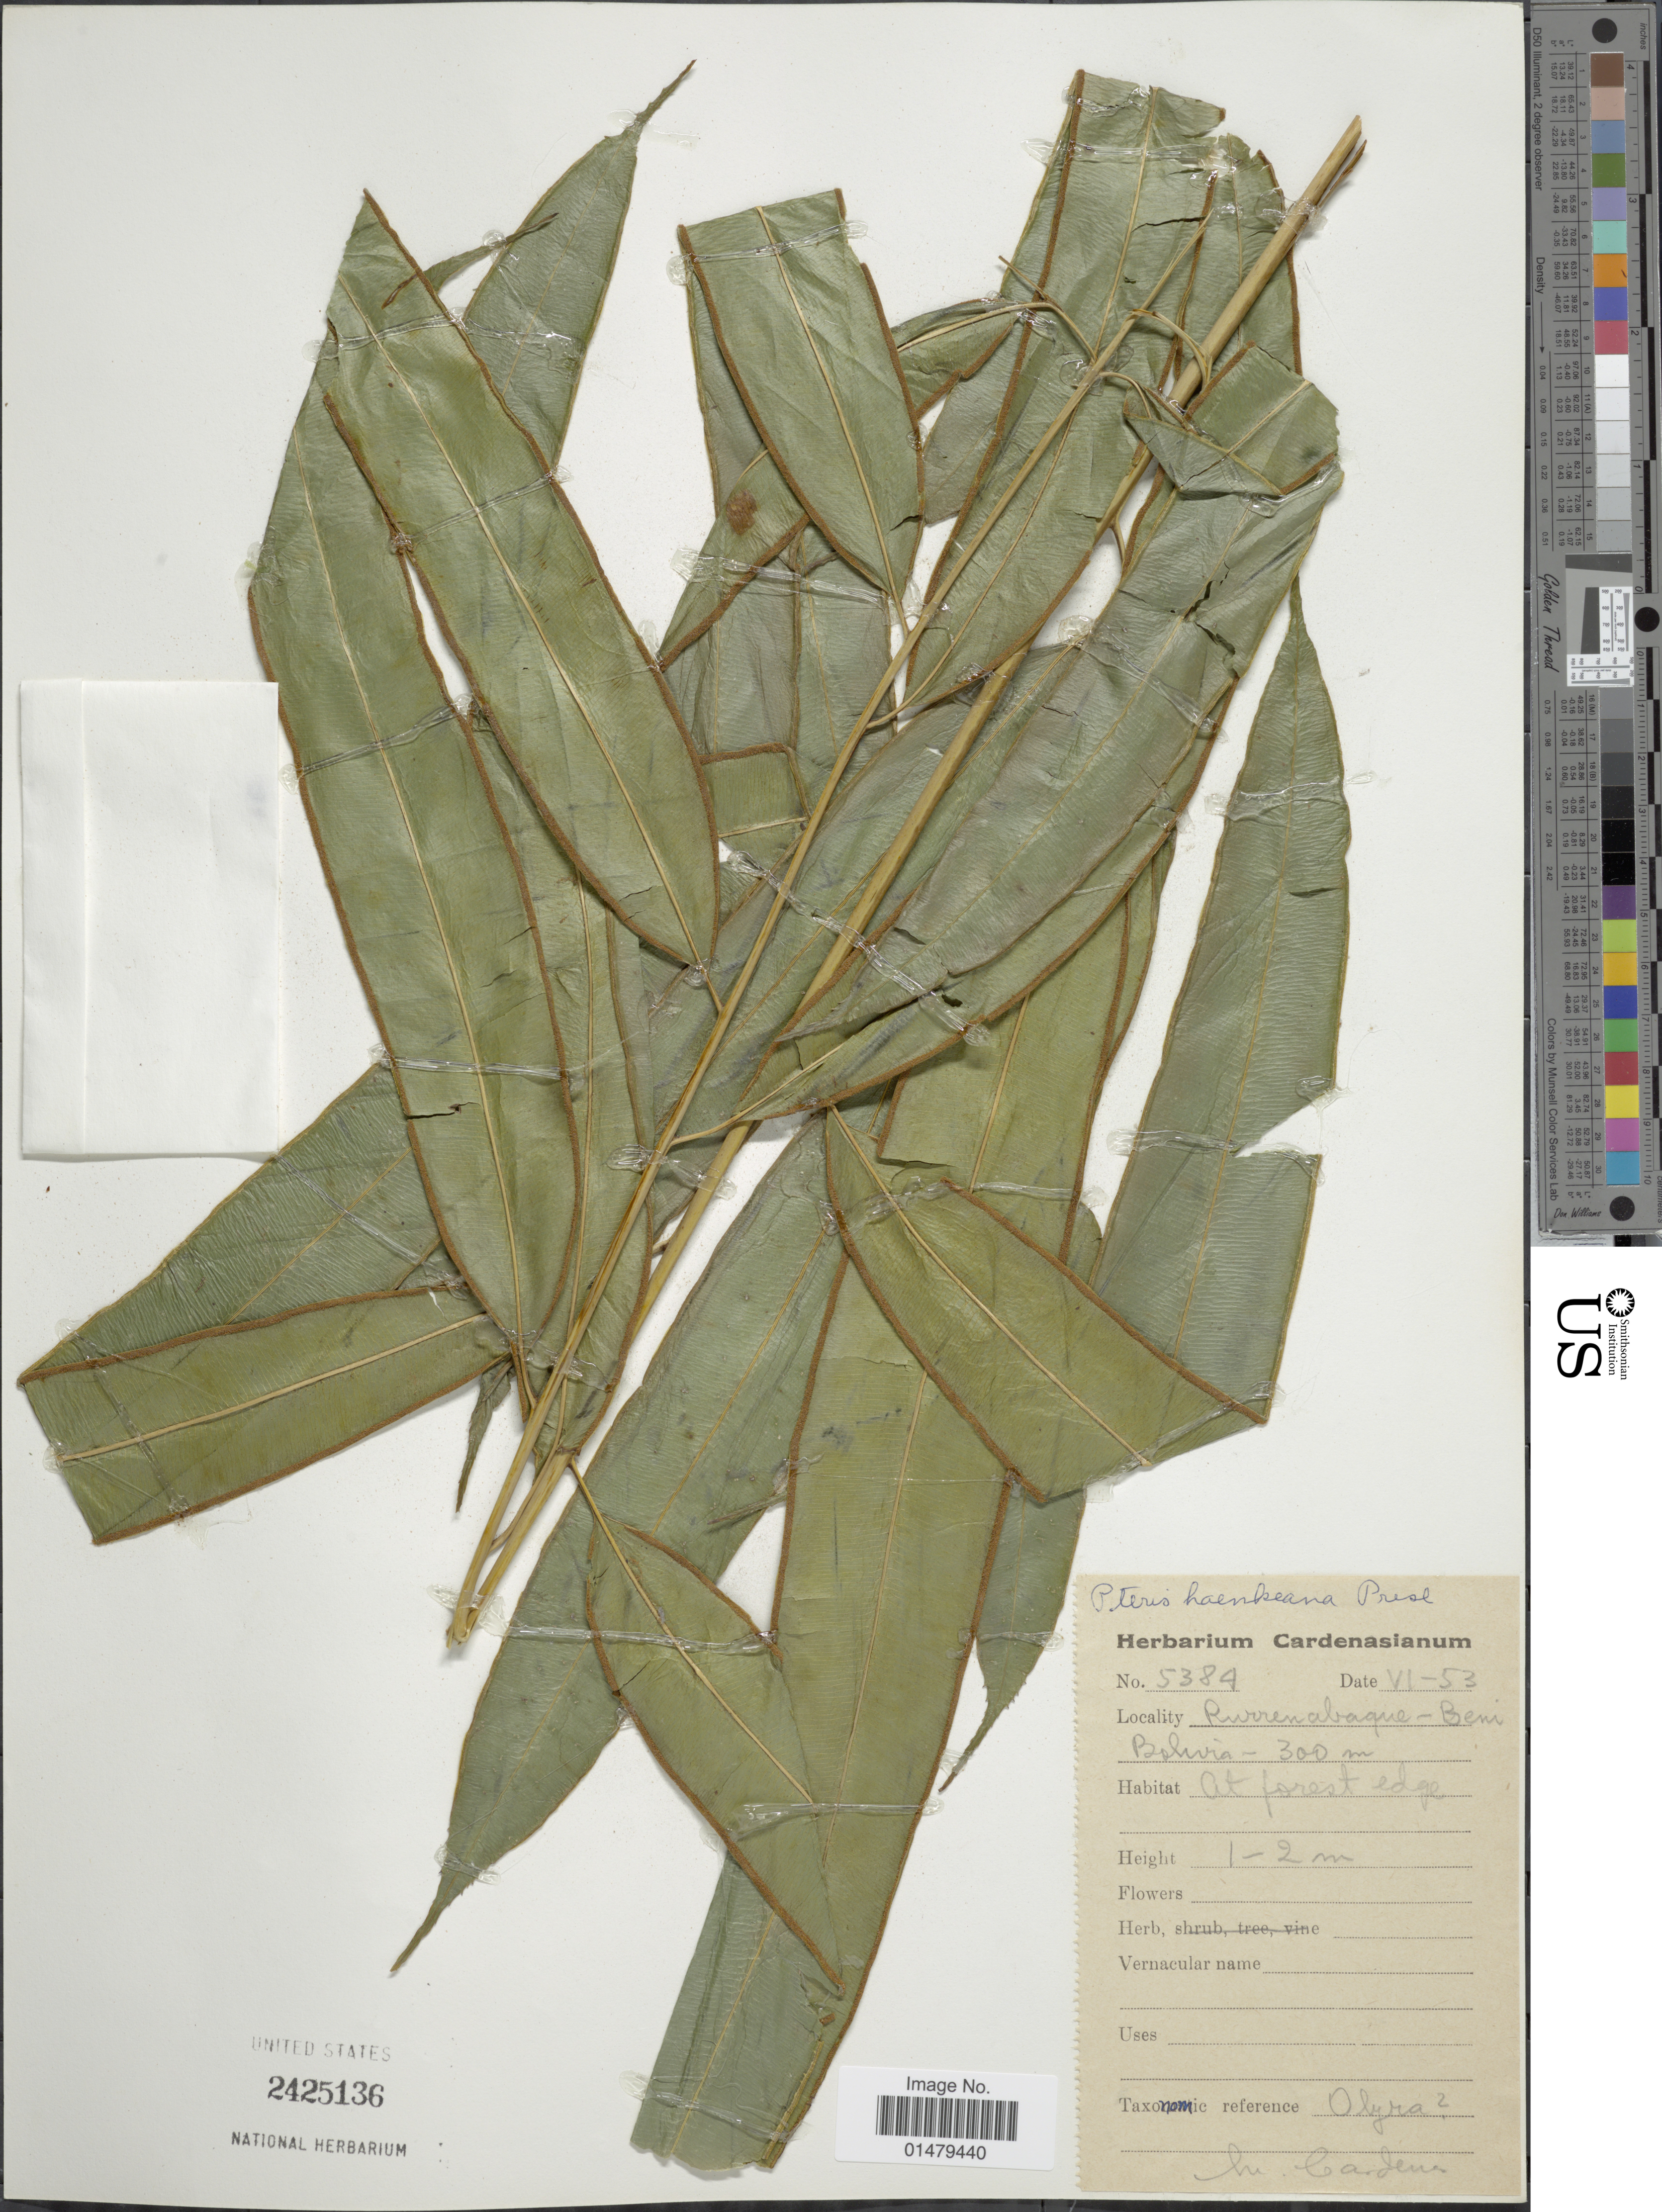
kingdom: Plantae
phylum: Tracheophyta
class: Polypodiopsida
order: Polypodiales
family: Pteridaceae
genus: Pteris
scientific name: Pteris haenkeana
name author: C. Presl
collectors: Herbarium Cardenasianum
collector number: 5384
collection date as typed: Transcribed d/m/y: /6/53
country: Bolivia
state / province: Beni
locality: Rurremabaque.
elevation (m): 300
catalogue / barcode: US 2425136